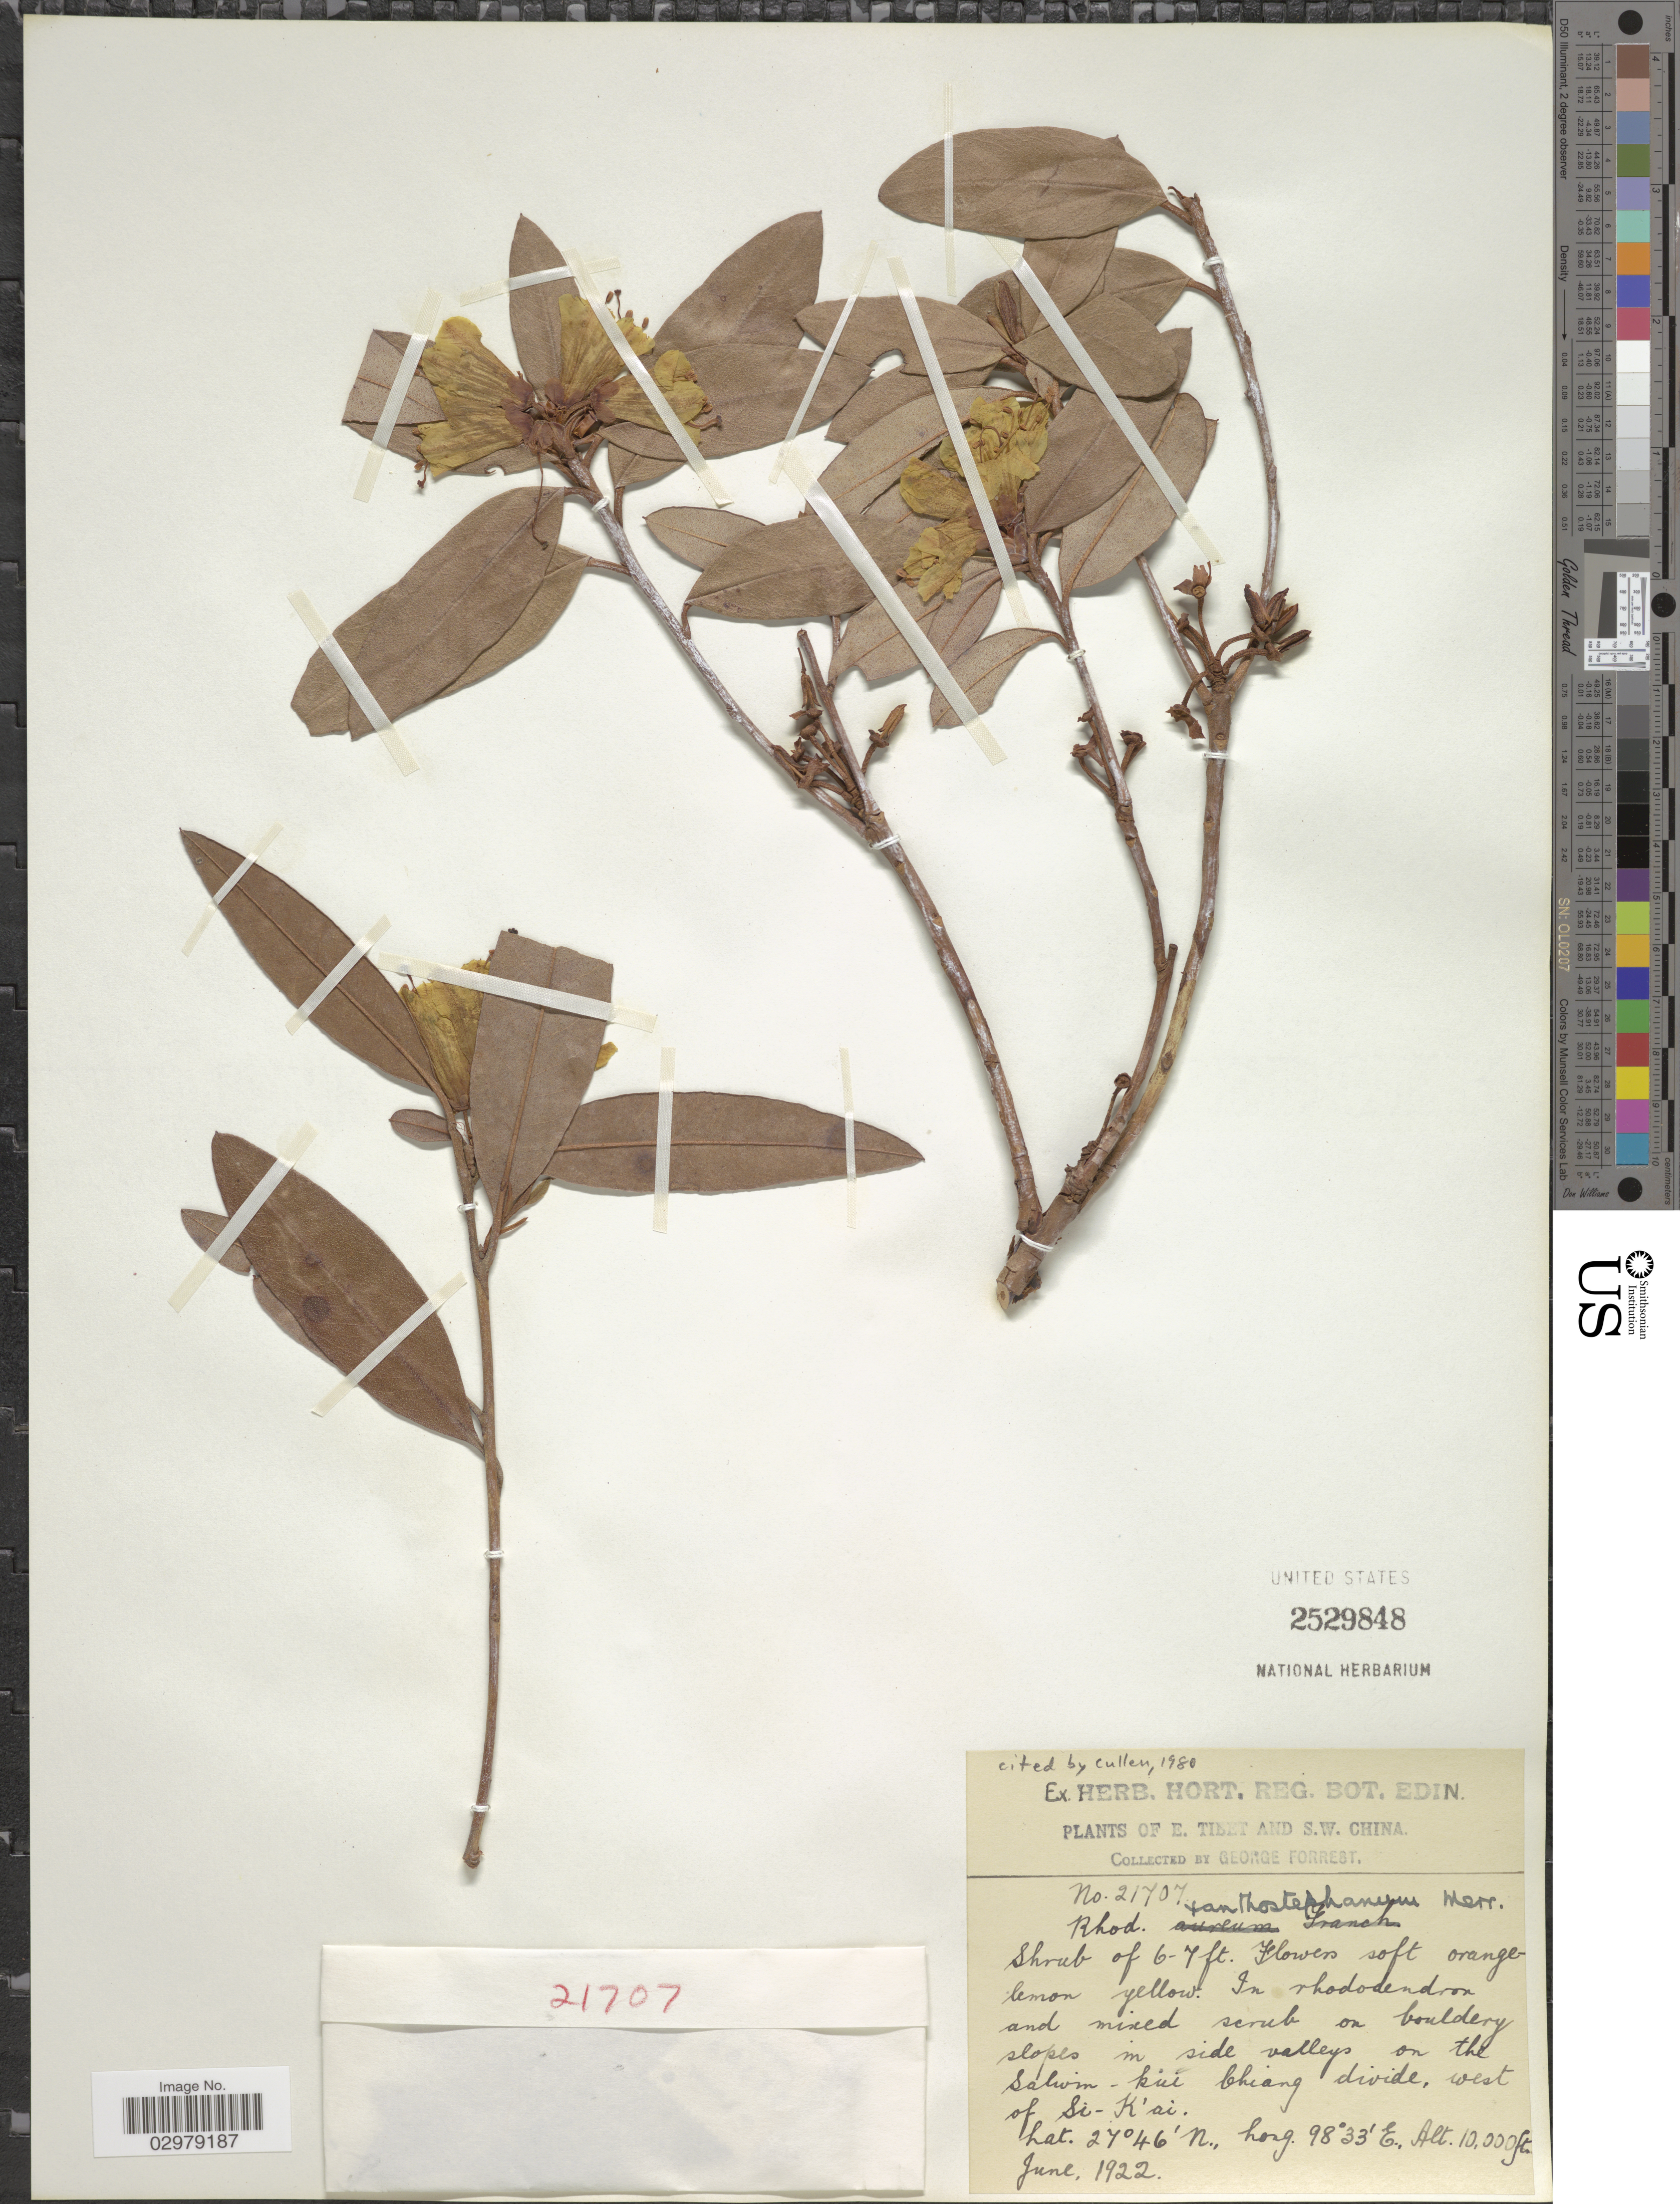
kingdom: Plantae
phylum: Tracheophyta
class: Magnoliopsida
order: Ericales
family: Ericaceae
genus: Rhododendron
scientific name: Rhododendron xanthostephanum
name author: Merr.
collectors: G. Forrest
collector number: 21707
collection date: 1922-06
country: China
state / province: Xizang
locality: E. Tibet and S.W. China. In rhododendron and mixed scrub on bouldery slopes in side valleys on the Salwin-kui Chiang divide, west of Si - K'ai.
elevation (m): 3048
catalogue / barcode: US 2529848